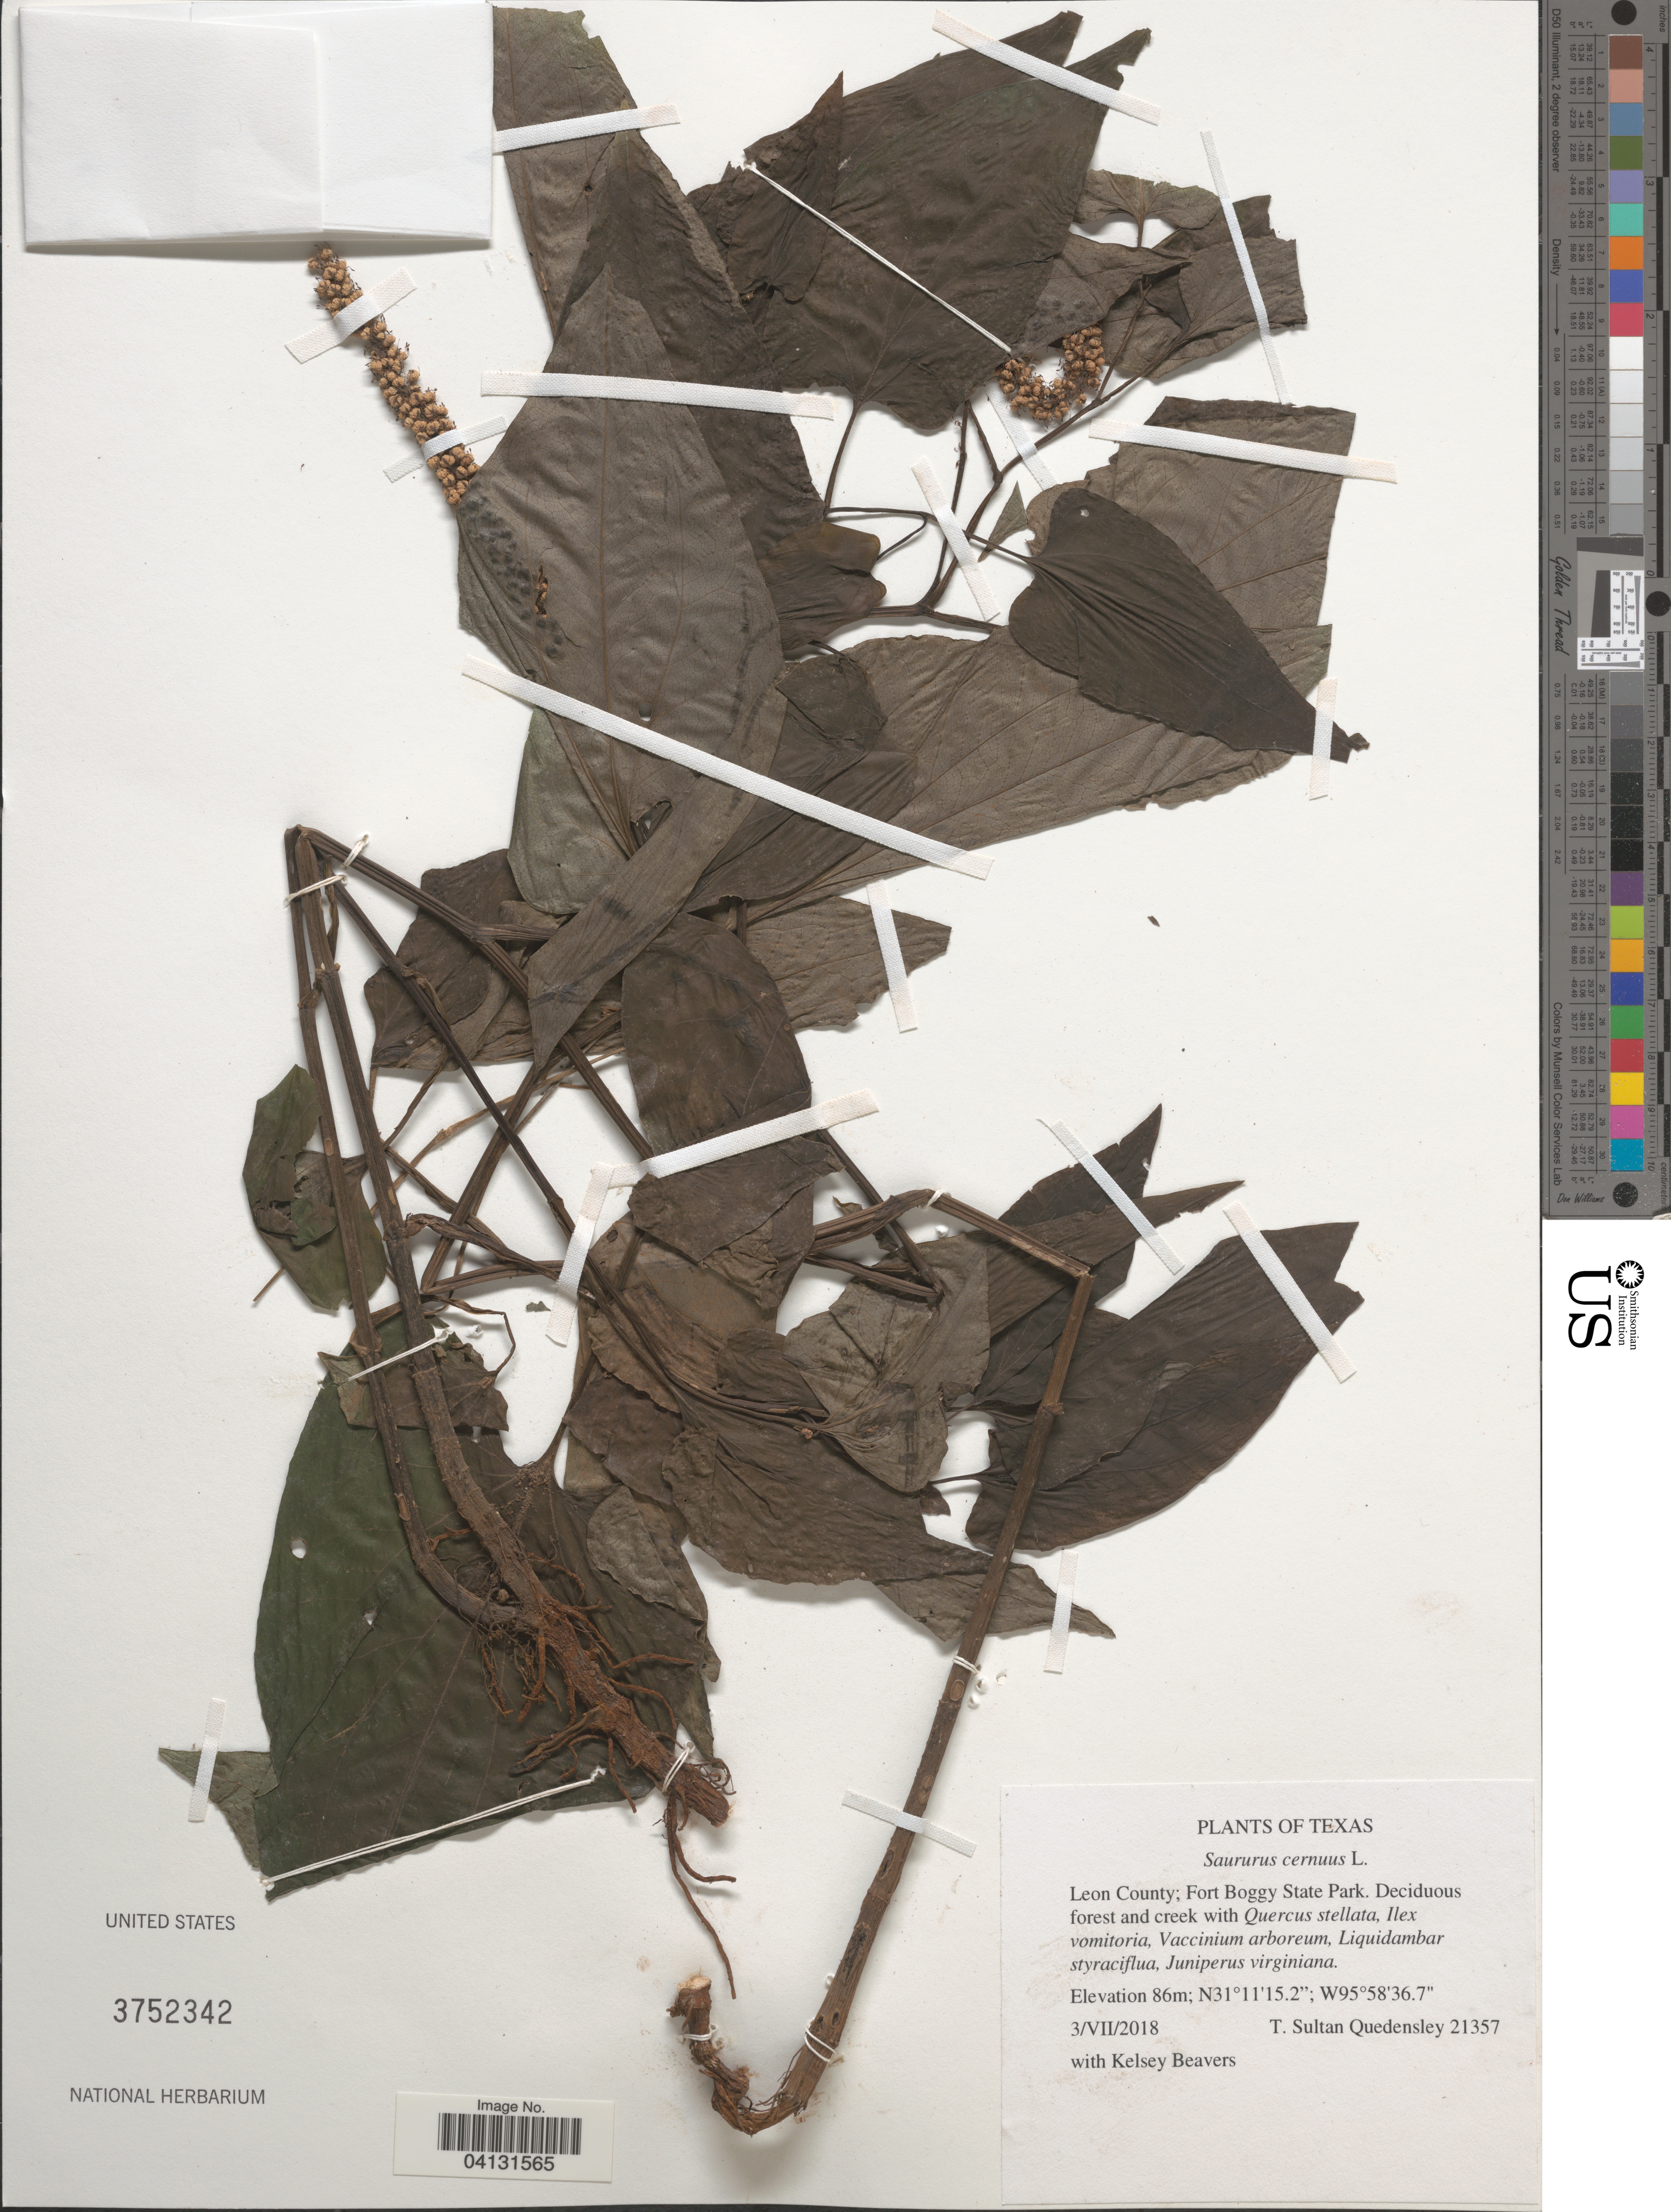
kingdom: Plantae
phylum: Tracheophyta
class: Magnoliopsida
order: Piperales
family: Saururaceae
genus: Saururus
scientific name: Saururus cernuus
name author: L.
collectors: T. S. Quedensley & K. Beavers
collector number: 21357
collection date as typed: Transcribed d/m/y: 3/7/2018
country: United States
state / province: Texas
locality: Leon County; Fort Boggy State Park.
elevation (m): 86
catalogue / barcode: US 3752342